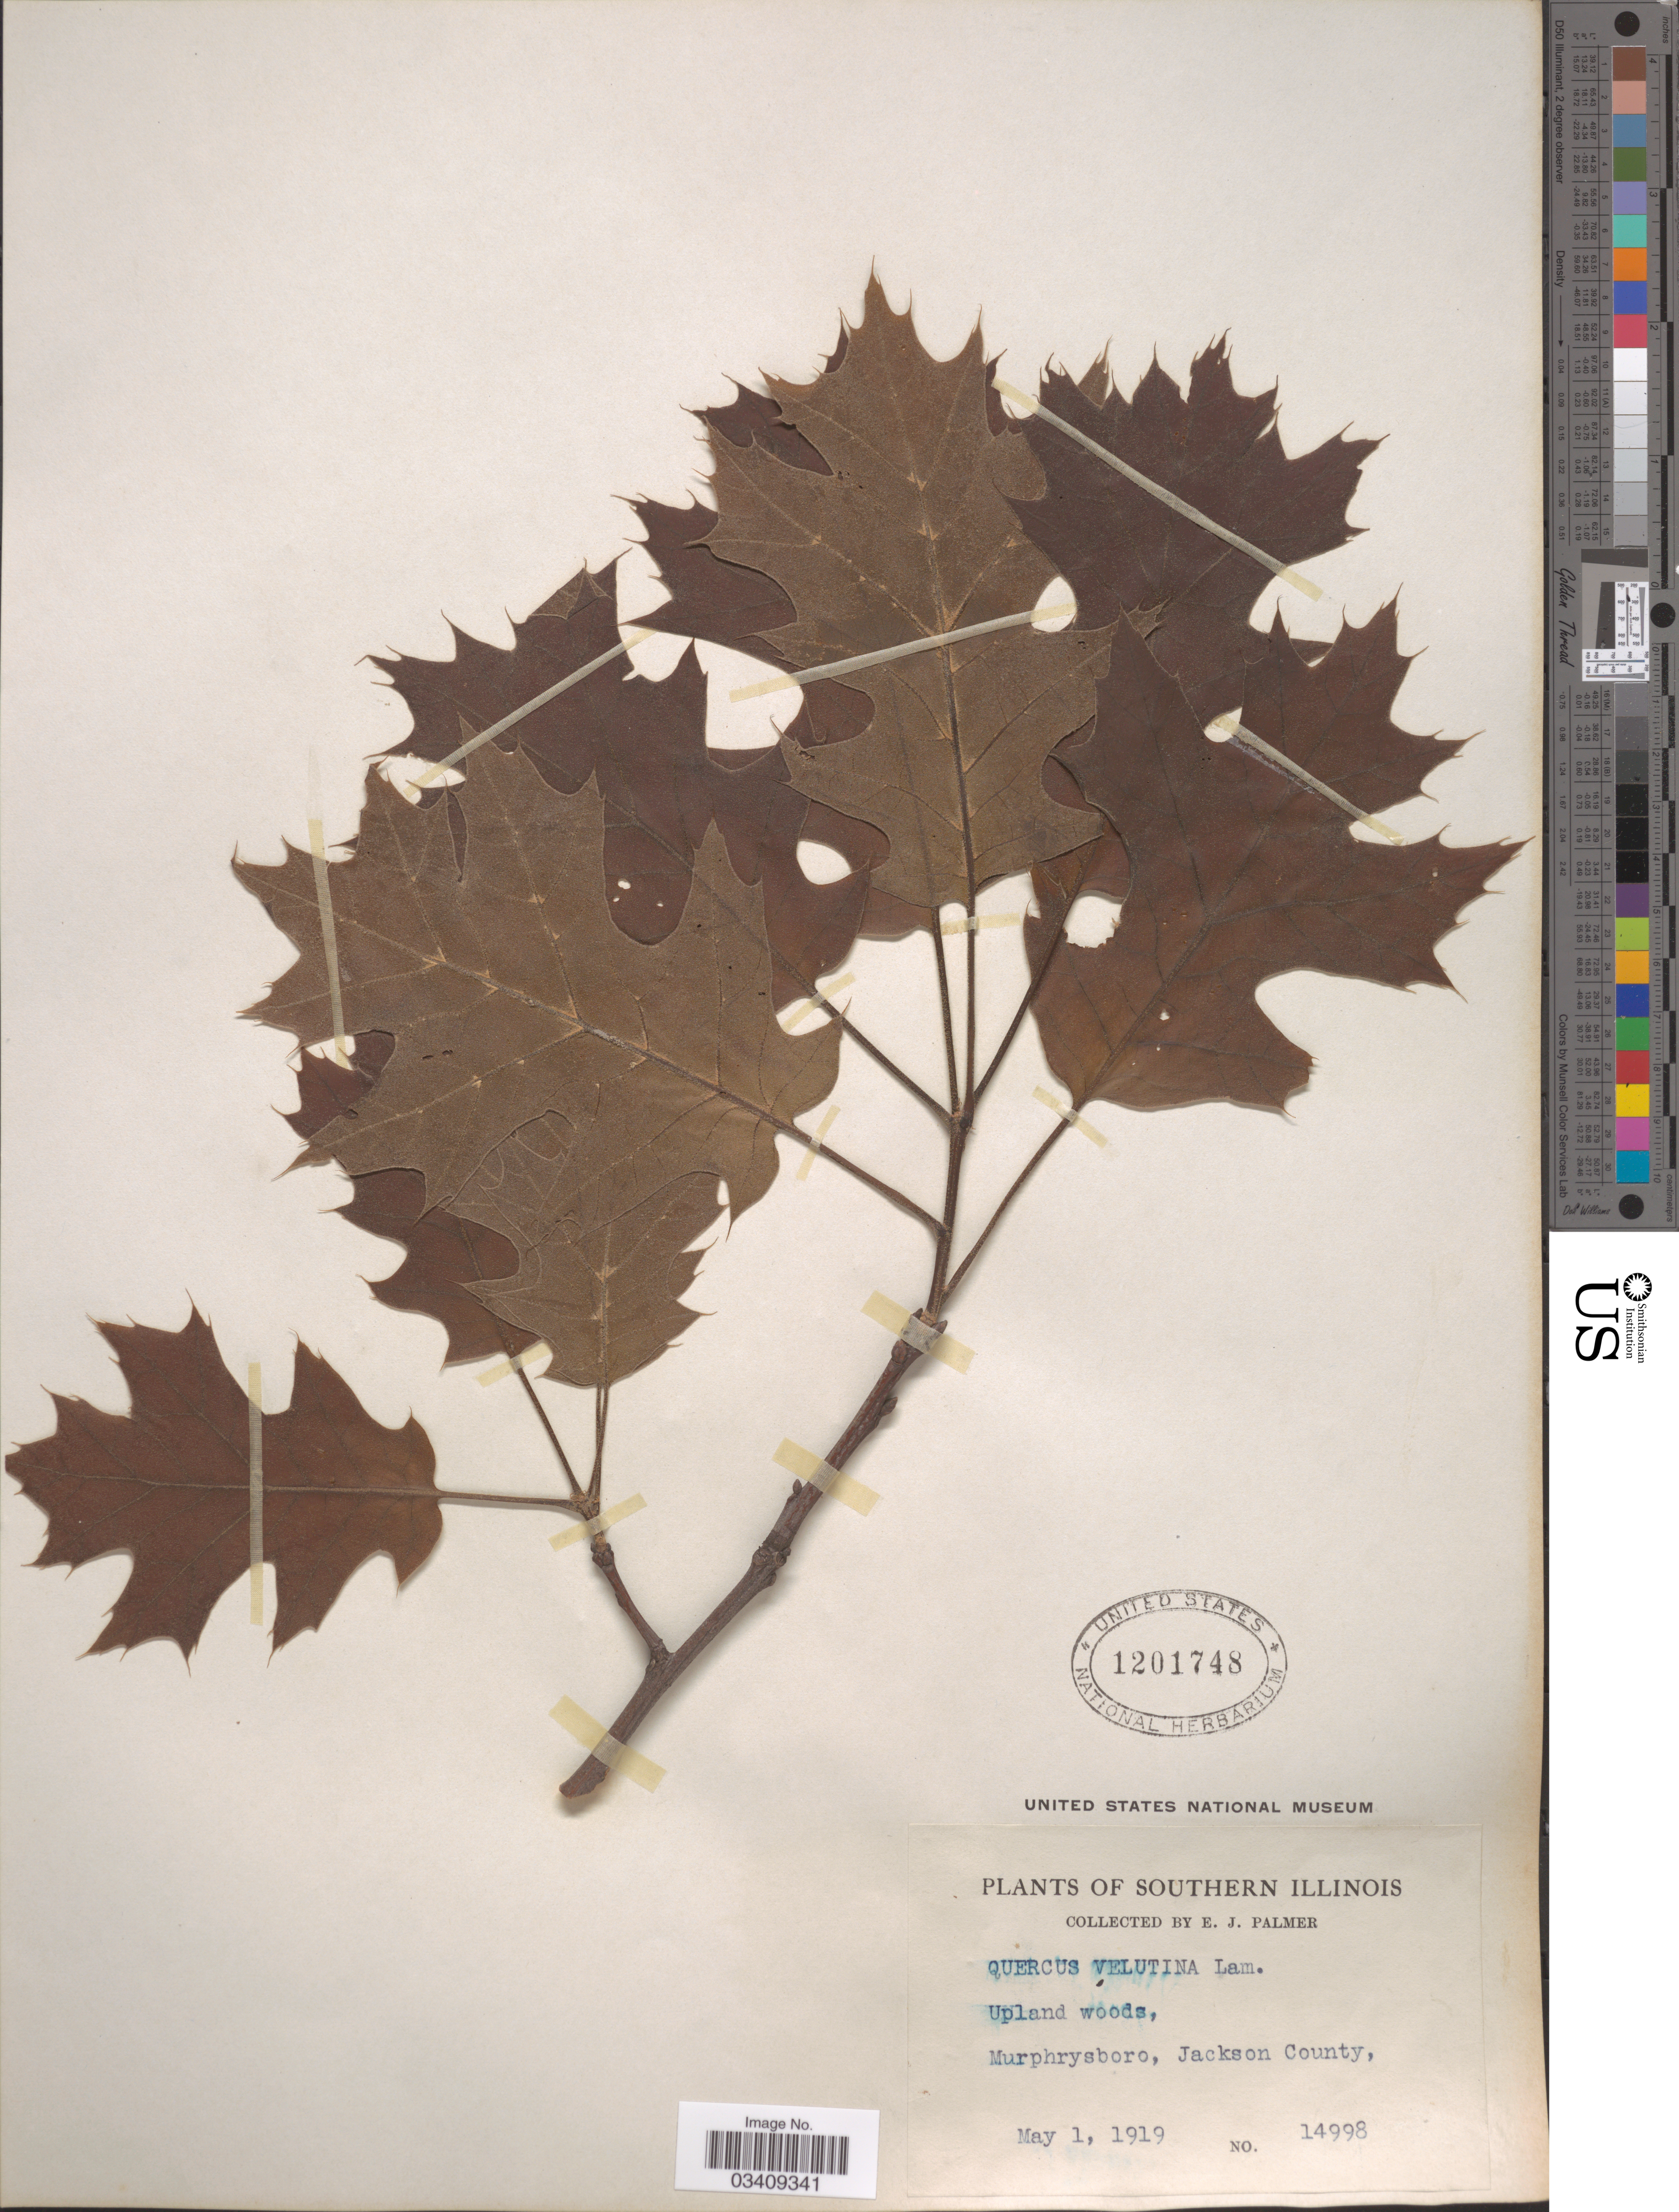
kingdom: Plantae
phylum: Tracheophyta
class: Magnoliopsida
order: Fagales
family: Fagaceae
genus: Quercus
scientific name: Quercus velutina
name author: Lam.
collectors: E. J. Palmer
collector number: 14998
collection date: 1919-05-01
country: United States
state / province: Illinois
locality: Southern Illinois. Upland woods, Murphrysboro, Jackson County.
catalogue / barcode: US 1201748